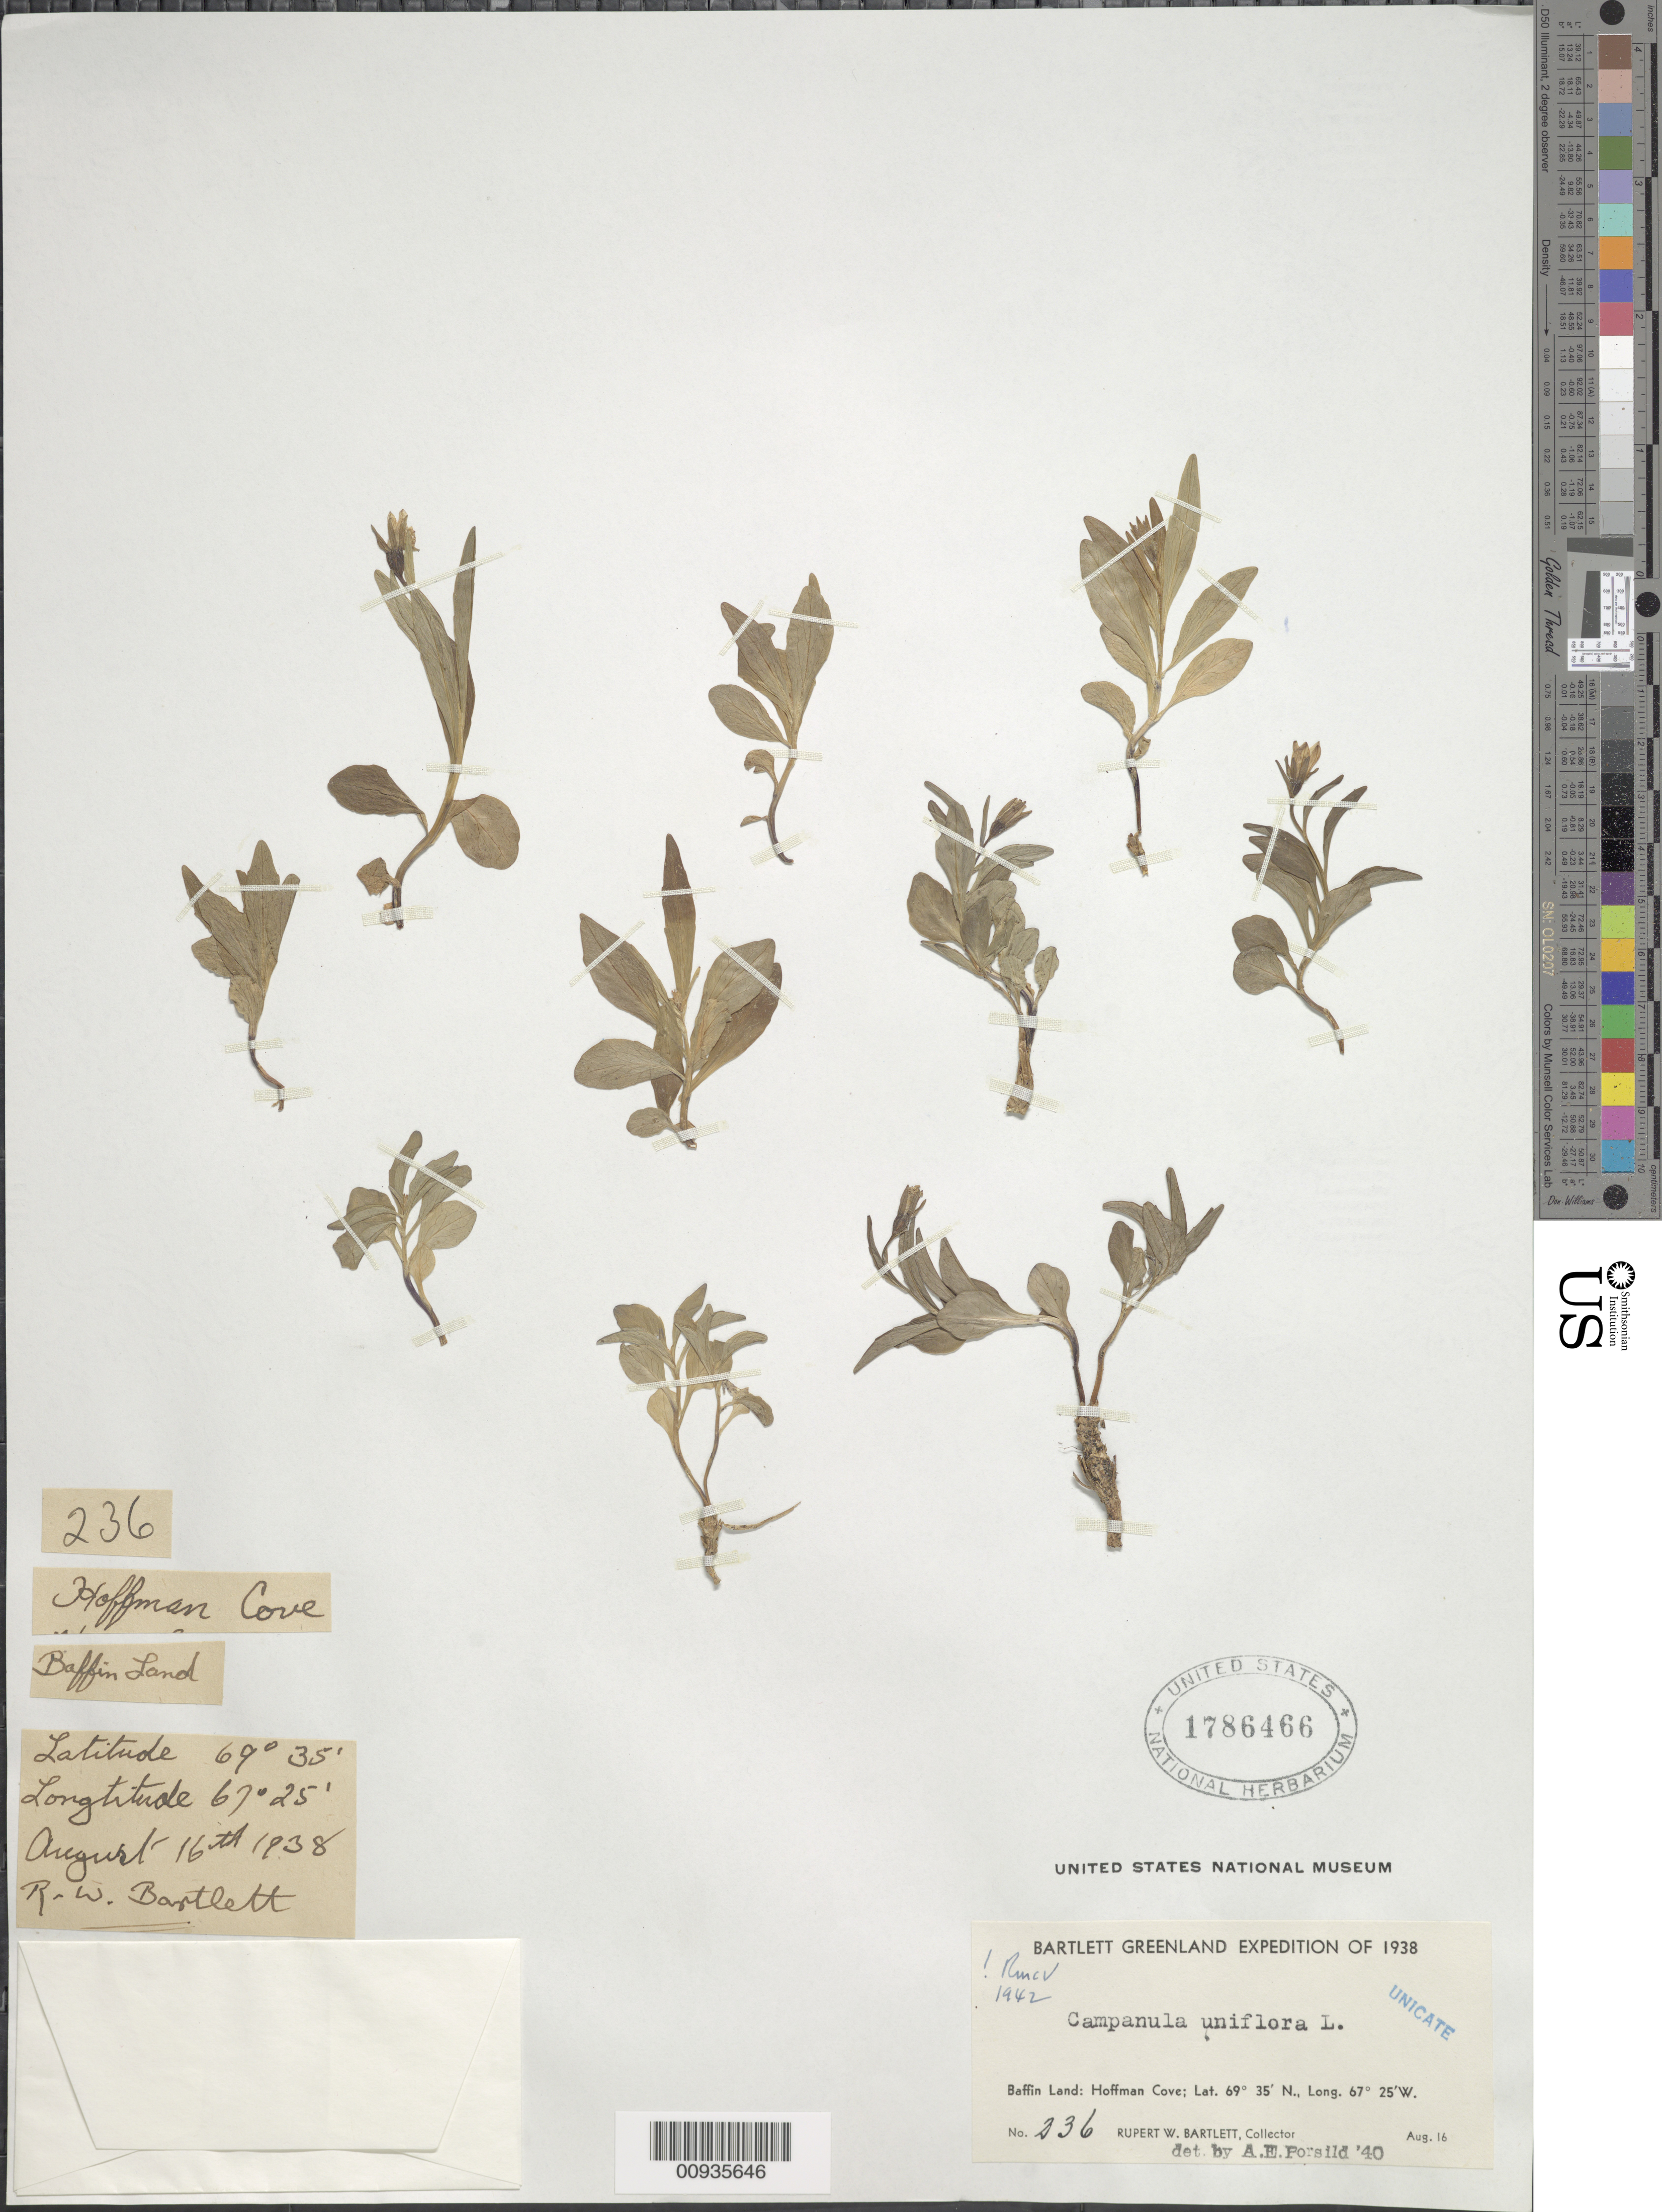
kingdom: Plantae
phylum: Tracheophyta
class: Magnoliopsida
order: Asterales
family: Campanulaceae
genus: Campanula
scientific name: Campanula uniflora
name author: L.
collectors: R. A. Bartlett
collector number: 236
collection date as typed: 16 Aug 1938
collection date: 1938-08-16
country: Canada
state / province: Nunavut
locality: Baffin island, Cape Raper, Hoffman Cove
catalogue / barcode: US 1786466